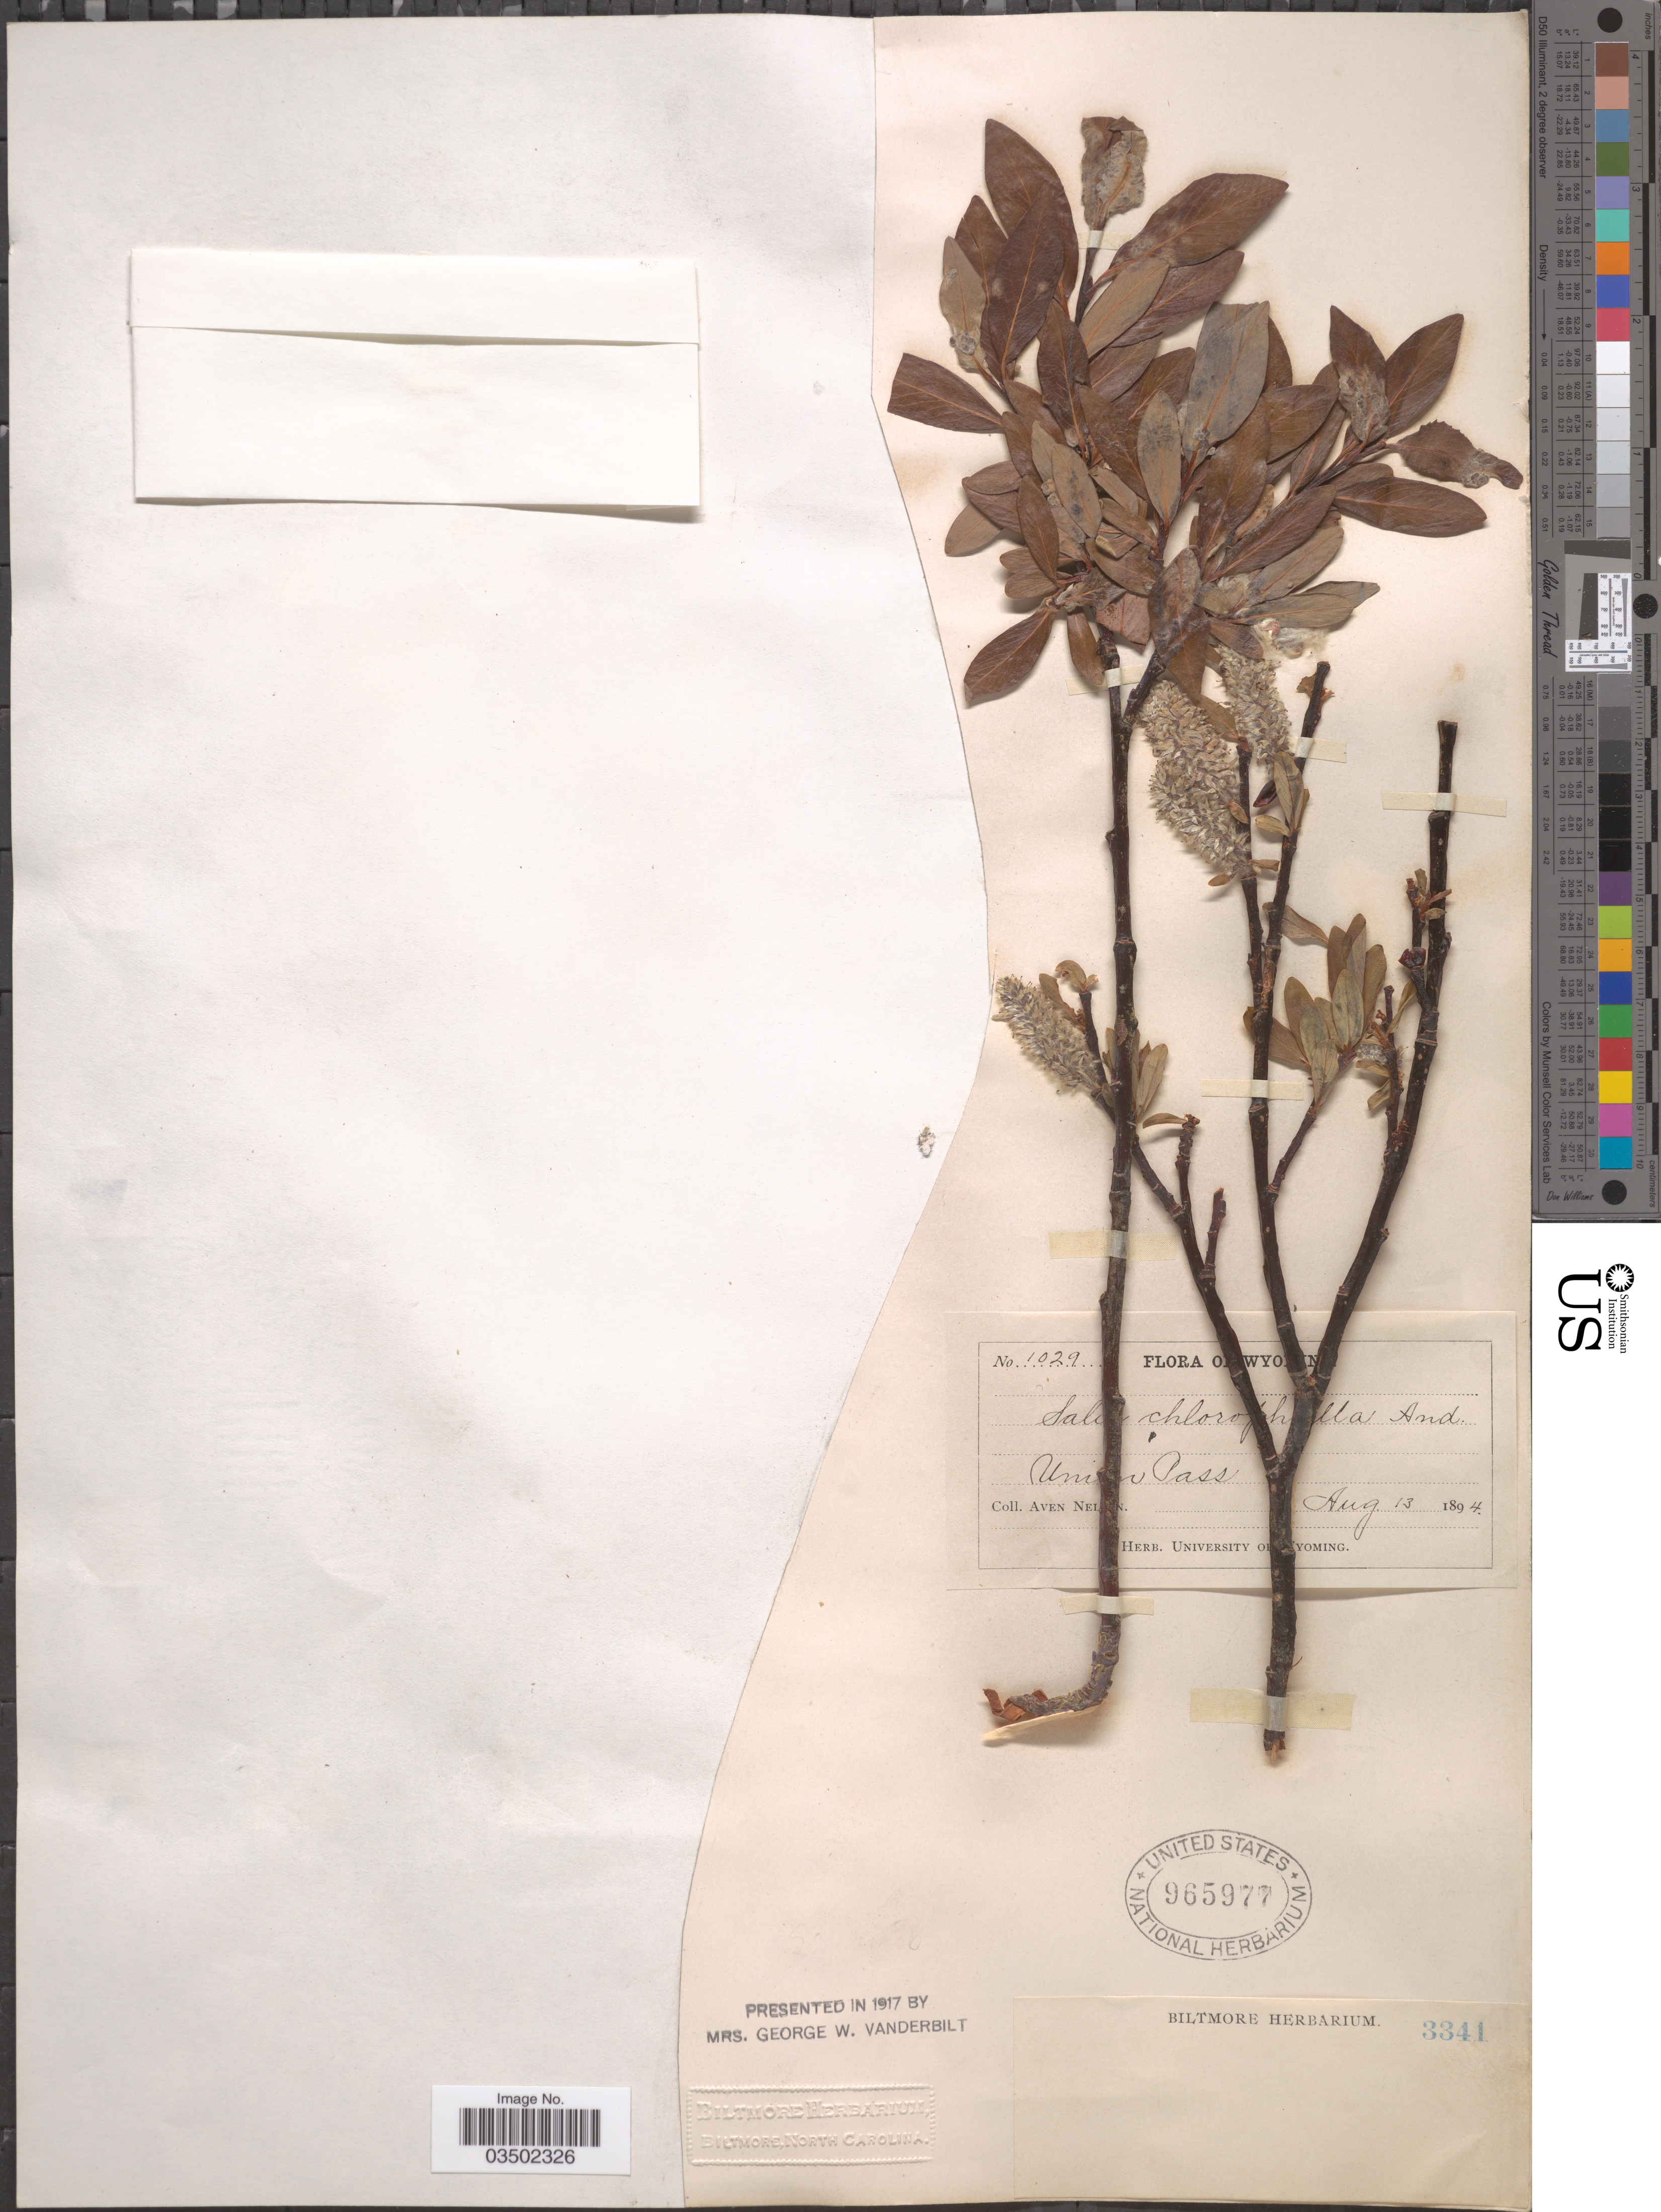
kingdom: Plantae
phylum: Tracheophyta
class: Magnoliopsida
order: Malpighiales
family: Salicaceae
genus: Salix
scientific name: Salix planifolia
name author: Pursh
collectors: A. Nelson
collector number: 1029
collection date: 1894-08-13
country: United States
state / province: Wyoming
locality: Union Pass.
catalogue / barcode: US 965977